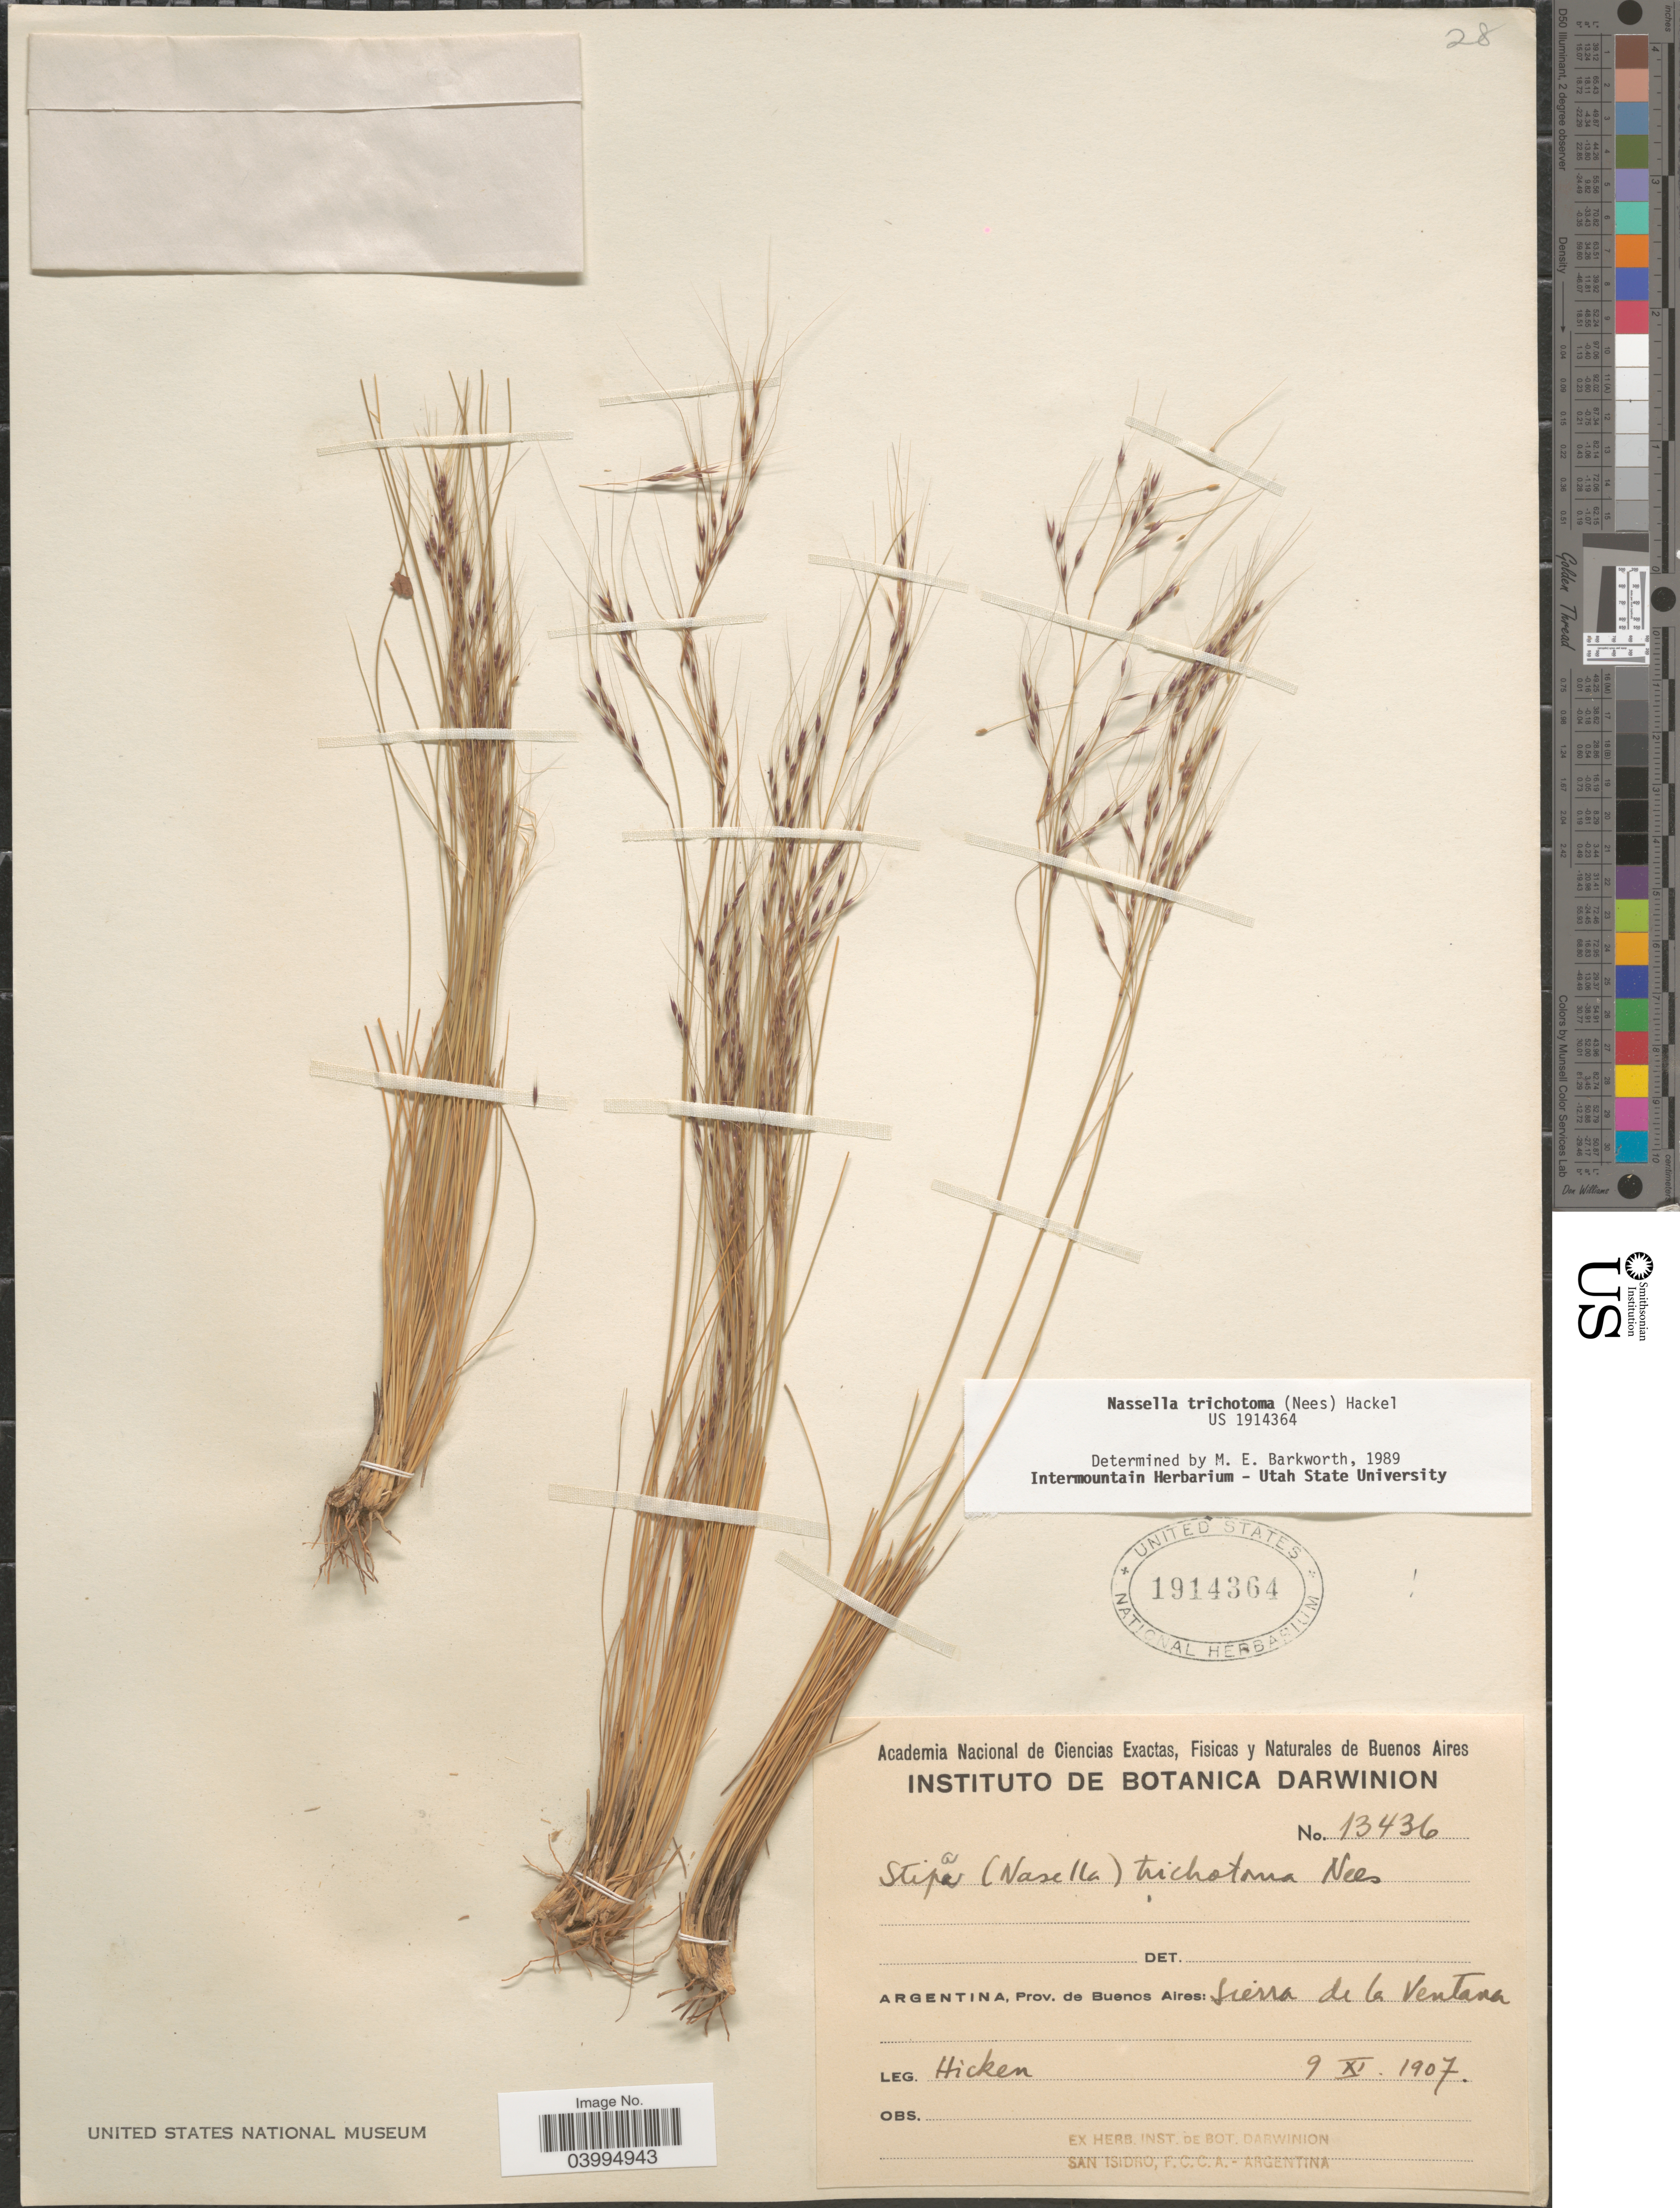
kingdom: Plantae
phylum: Tracheophyta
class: Liliopsida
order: Poales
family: Poaceae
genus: Nassella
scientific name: Nassella trichotoma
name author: (Ness) Hack. ex Arechav.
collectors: Hicken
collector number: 13436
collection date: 1907-11-09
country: Argentina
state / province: Buenos Aires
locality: Sierra de la Ventana.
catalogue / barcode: US 1914364